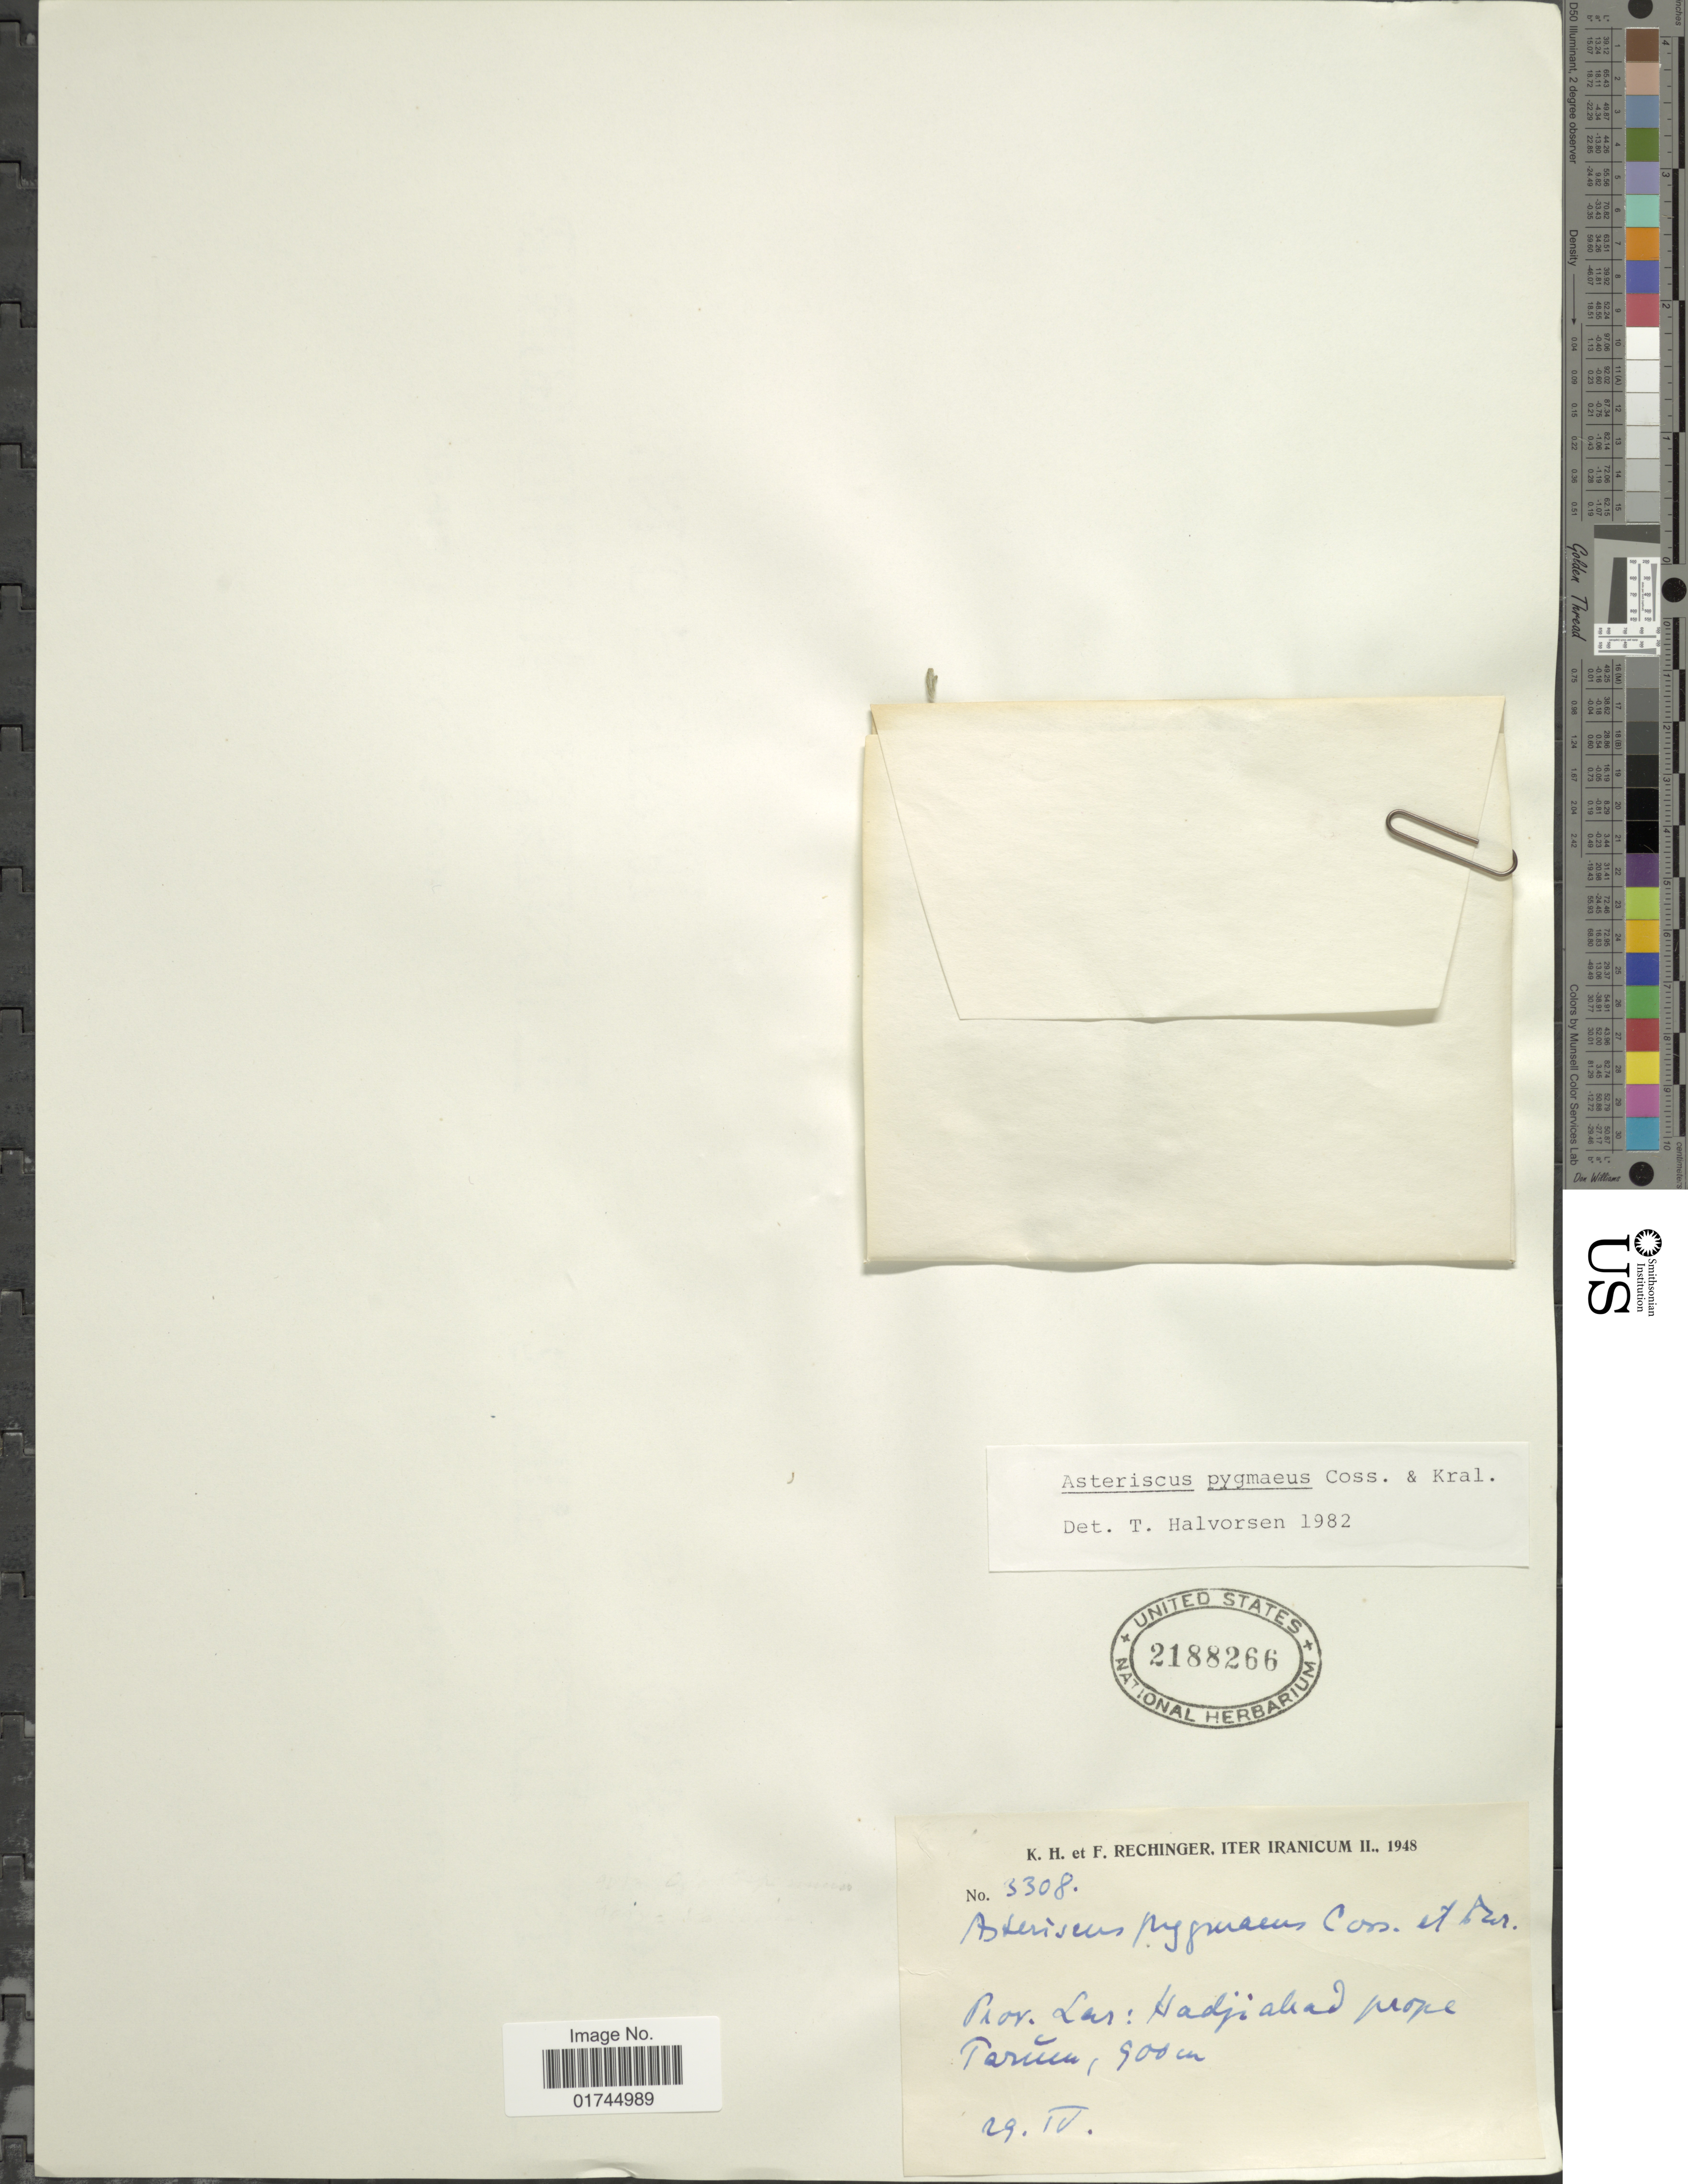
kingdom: Plantae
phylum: Tracheophyta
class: Magnoliopsida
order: Asterales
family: Asteraceae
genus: Asteriscus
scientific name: Asteriscus pygmaeus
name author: (DC.) Coss. & Durieu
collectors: K. H. Rechinger & F. Rechinger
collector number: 3308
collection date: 1948-04-29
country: Iran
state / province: Hormozgan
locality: Prov. Las: Hadjialiand prope Taruim. [interpreted]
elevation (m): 900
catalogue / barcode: US 2188266